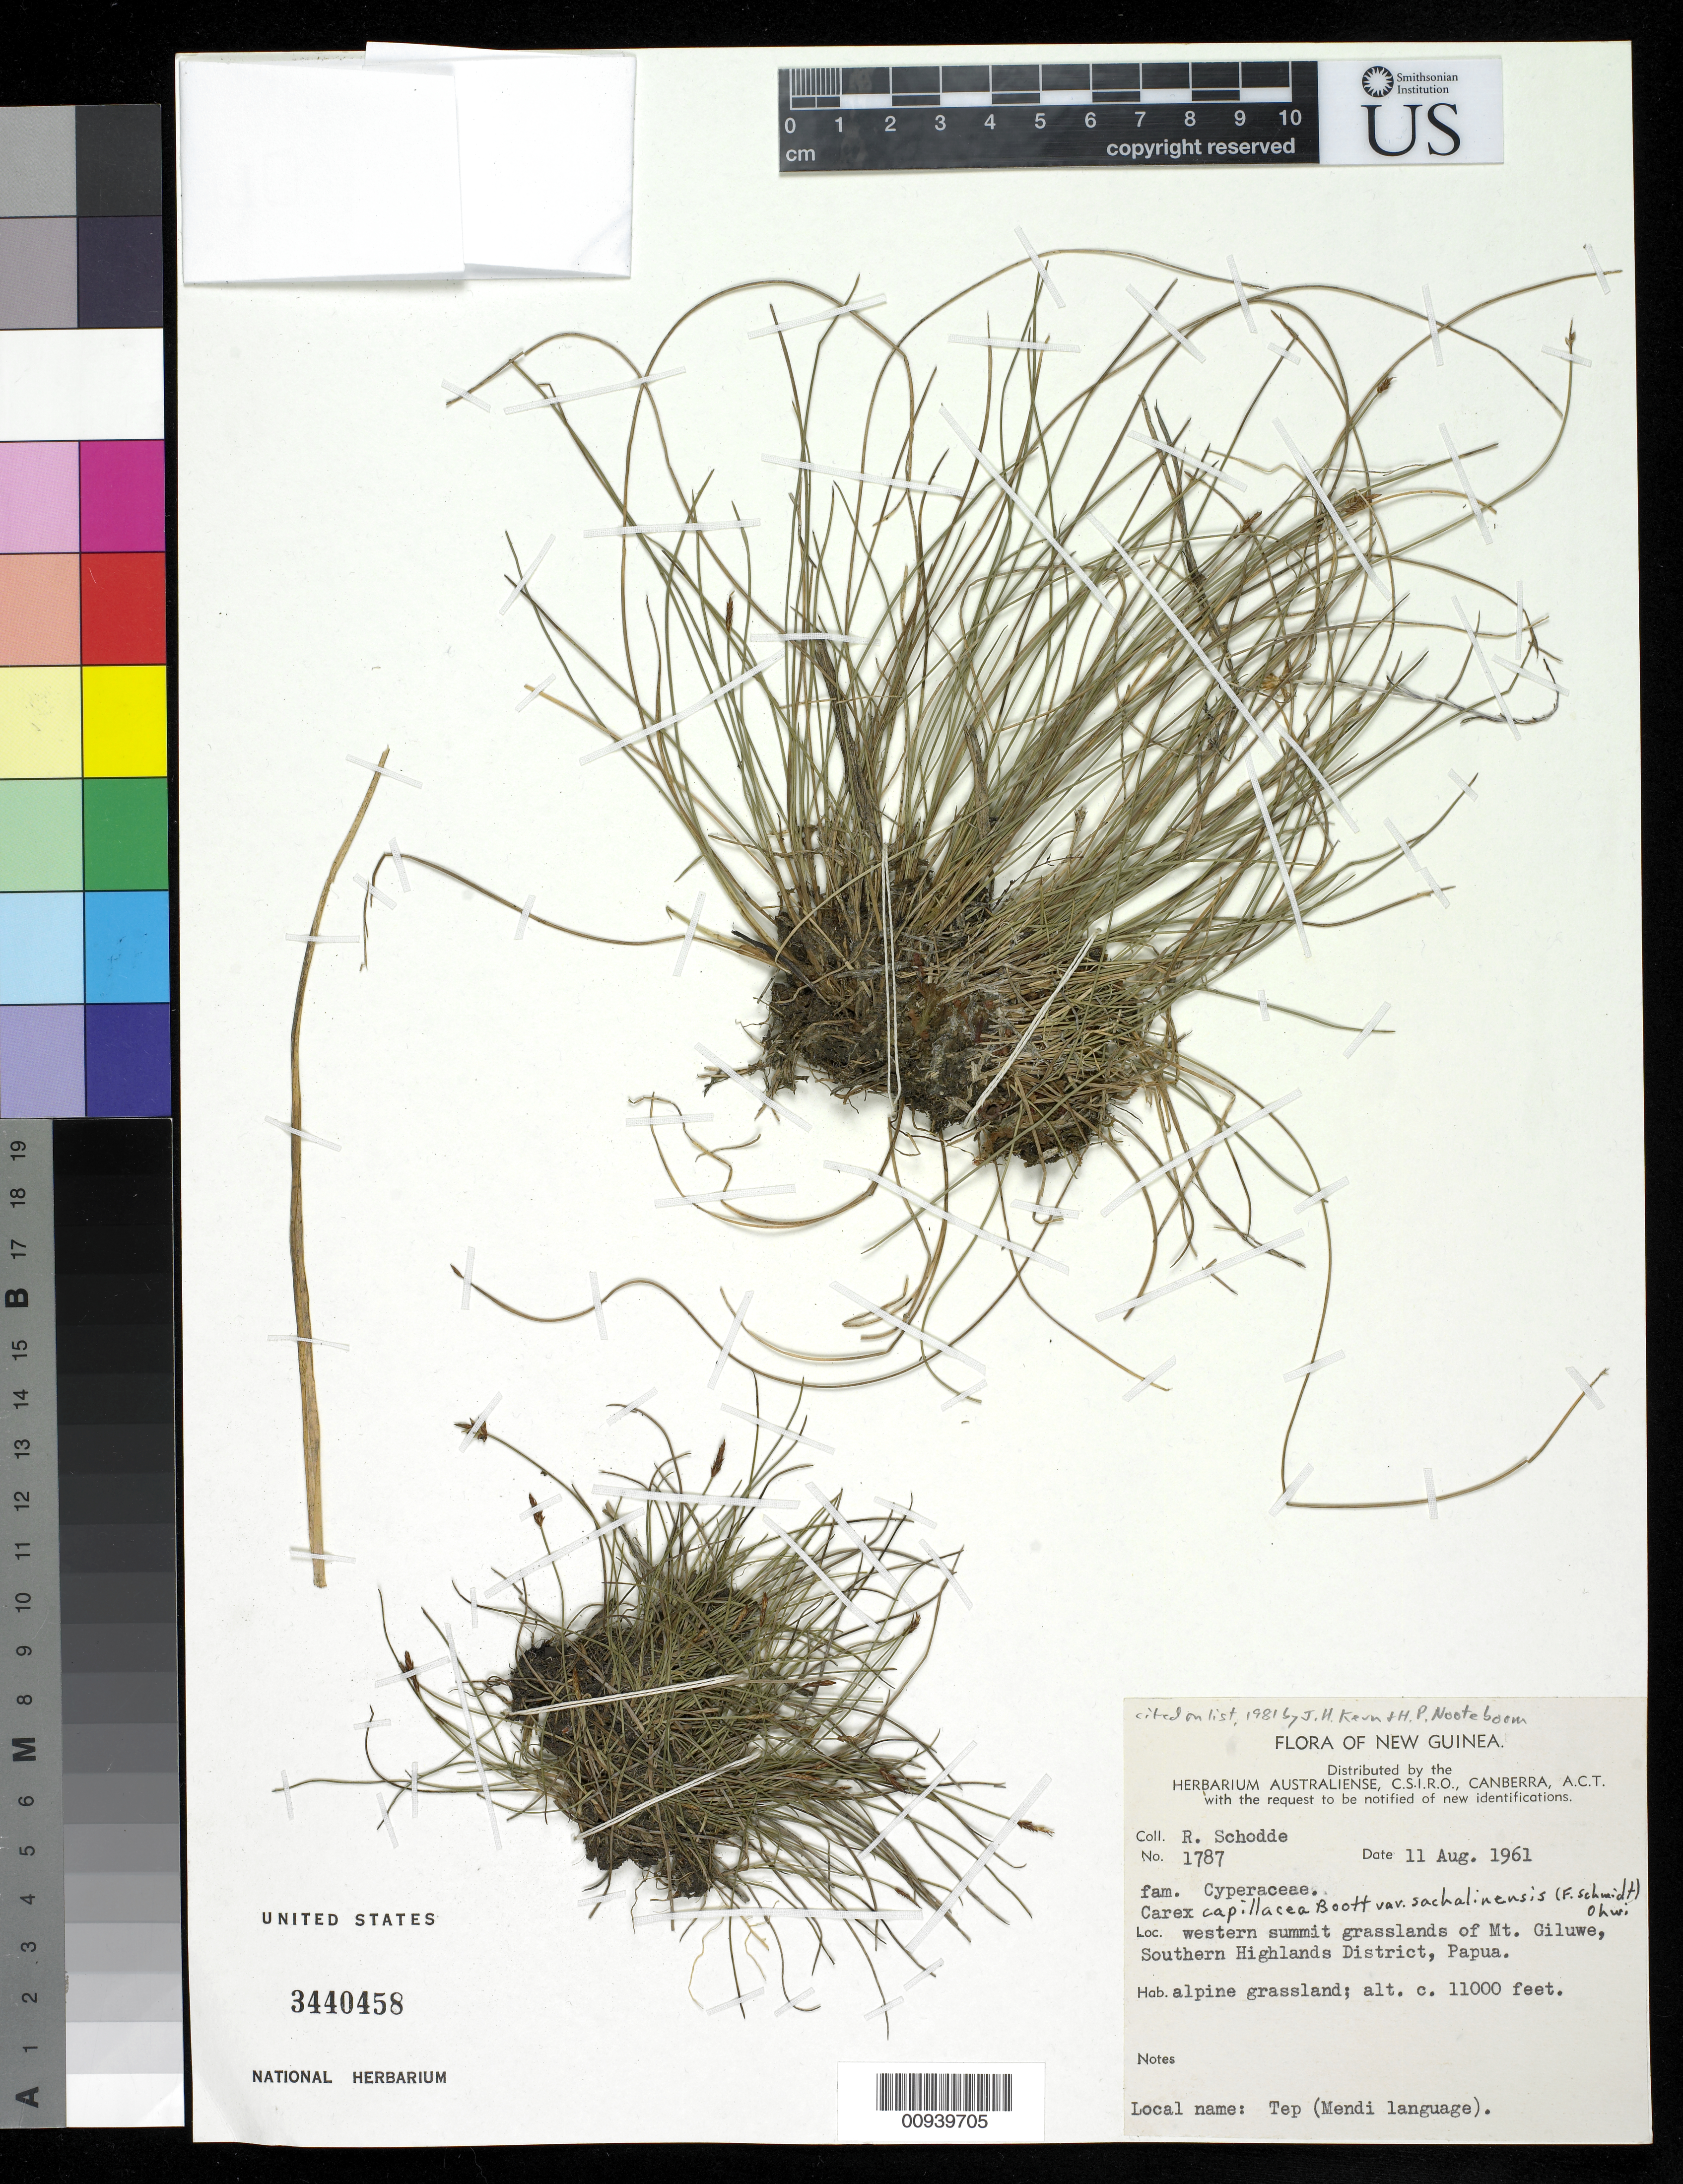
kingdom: Plantae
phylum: Tracheophyta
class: Liliopsida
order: Poales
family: Cyperaceae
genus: Carex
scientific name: Carex capillacea var. sachalinensis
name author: (F. Schmidt) Ohwi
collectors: R. Schodde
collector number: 1787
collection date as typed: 11 Aug 1961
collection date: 1961-08-11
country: Papua New Guinea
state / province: Southern Highlands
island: New Guinea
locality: Western summit grasslands of Mt. Giluwe.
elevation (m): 3353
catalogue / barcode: US 3440458